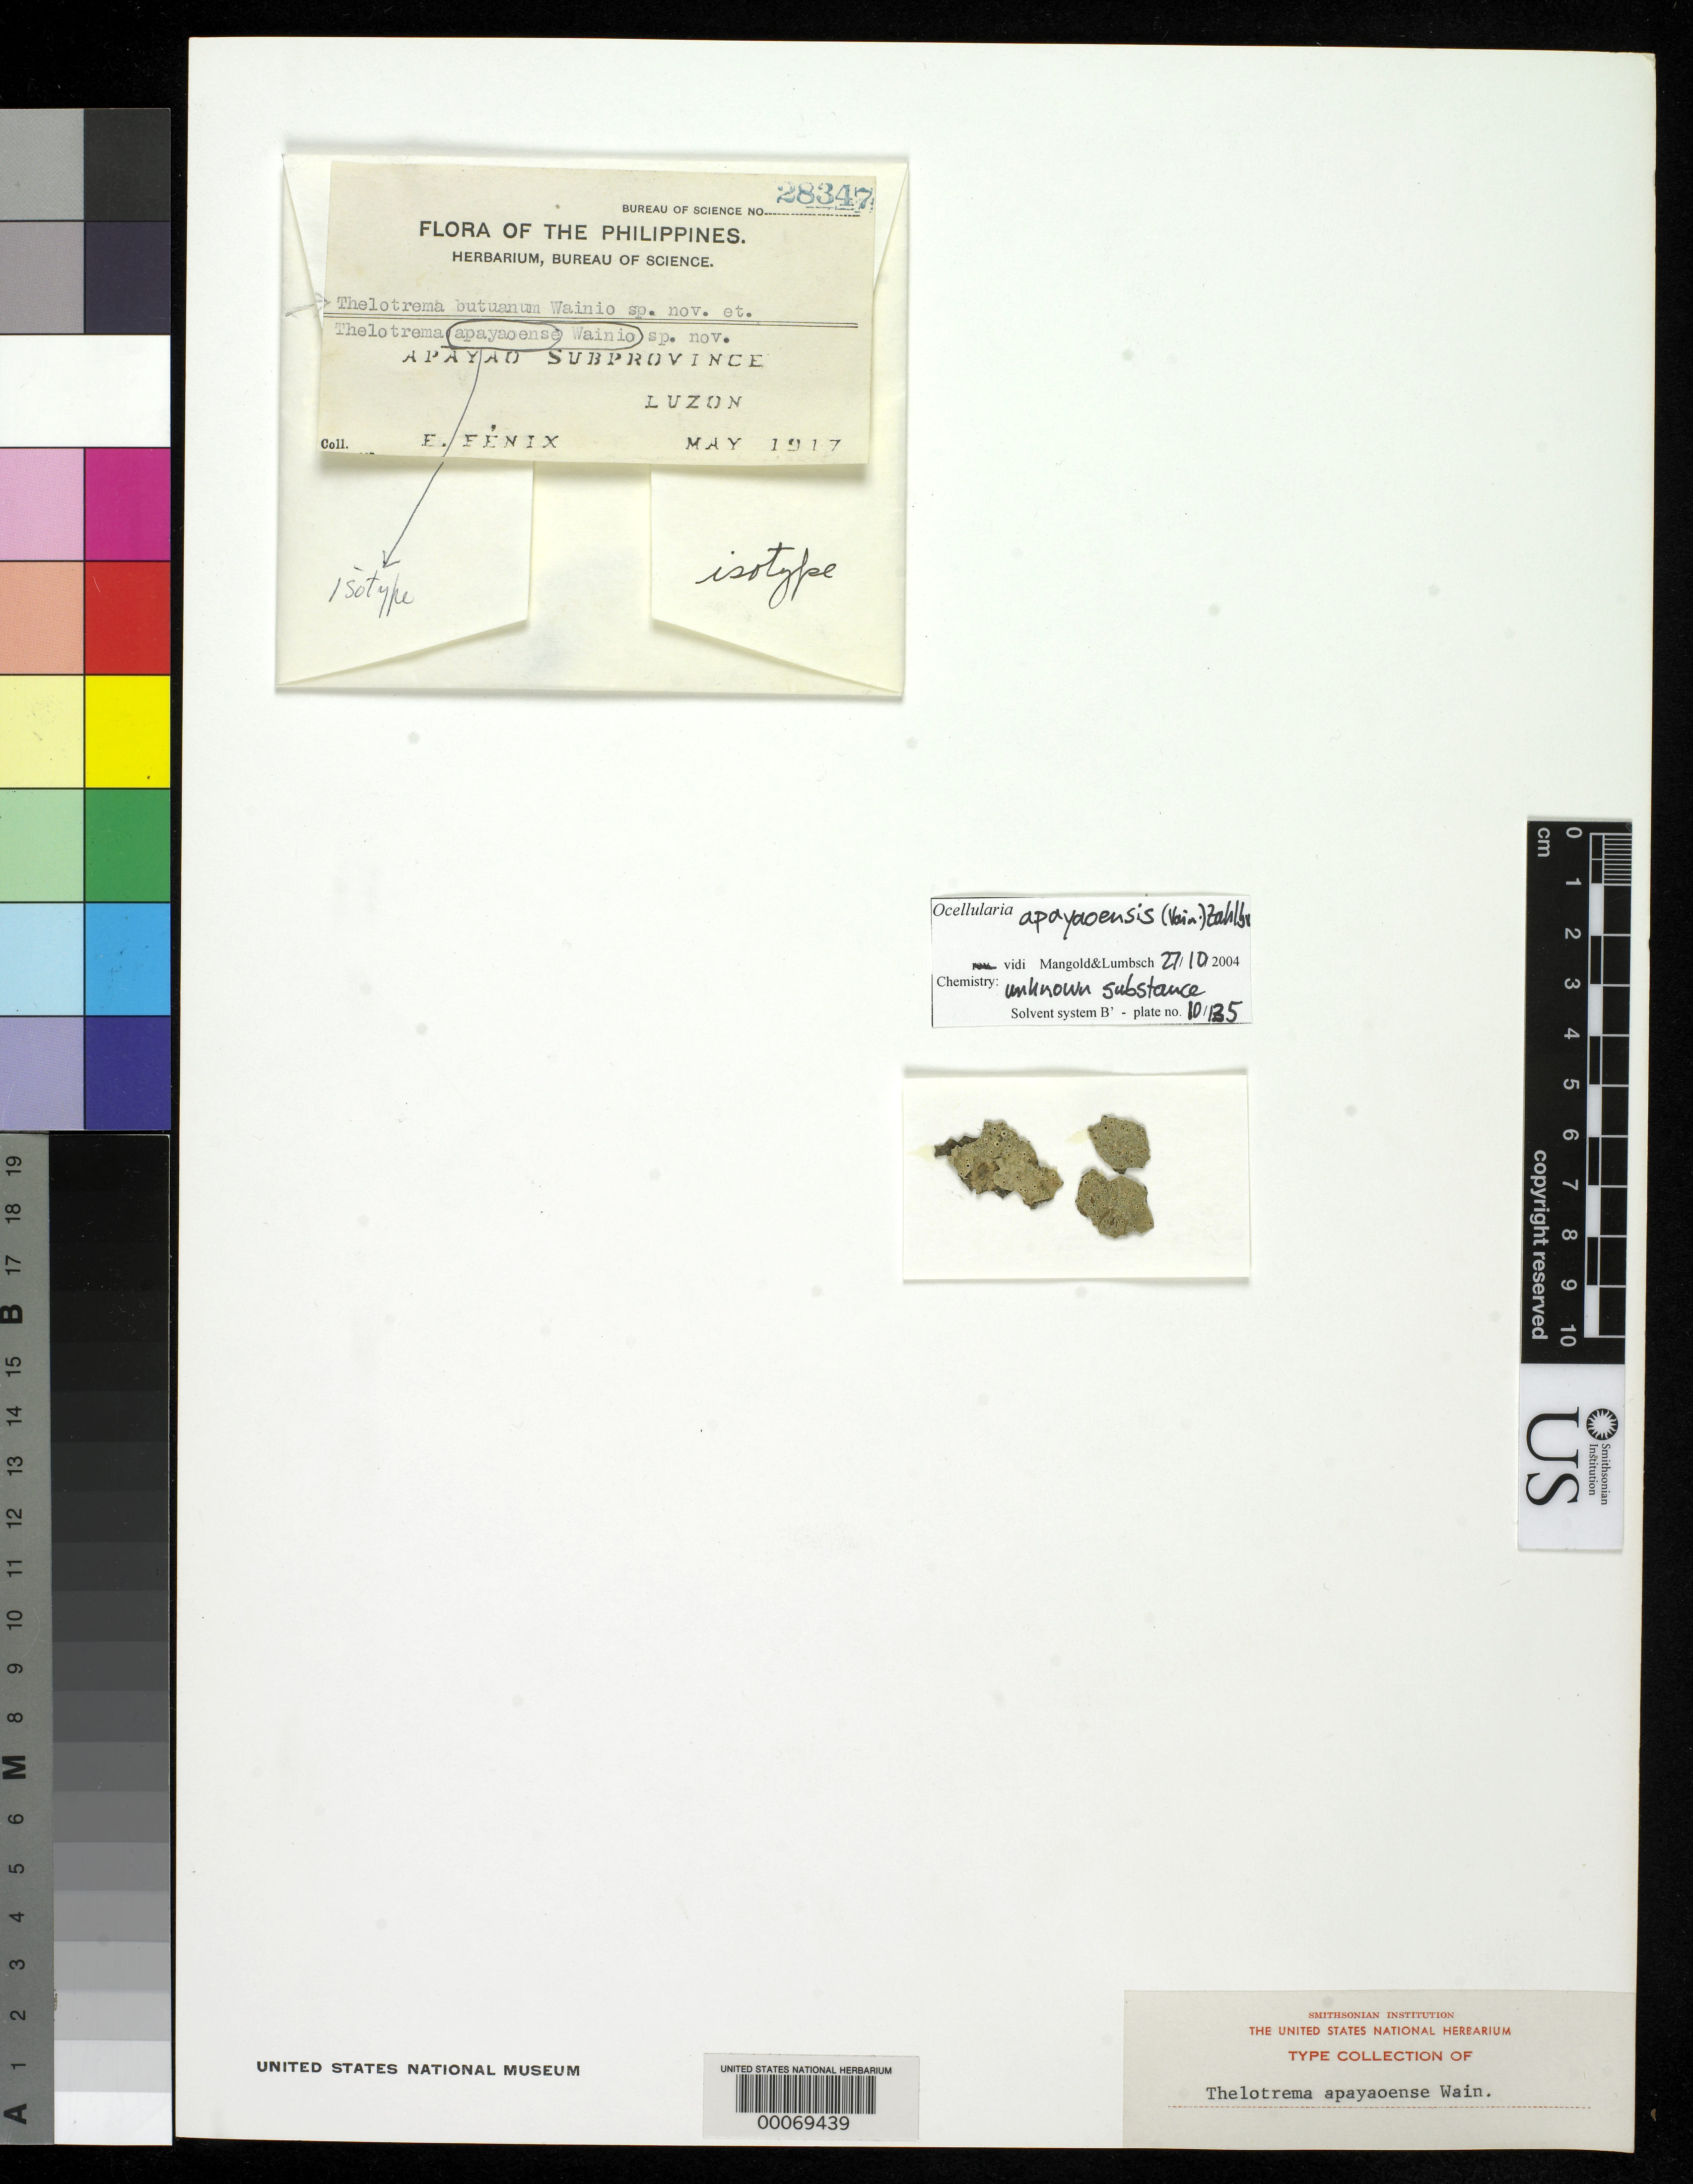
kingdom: Fungi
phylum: Ascomycota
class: Lecanoromycetes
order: Ostropales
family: Graphidaceae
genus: Thelotrema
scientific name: Thelotrema apayaoense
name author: Vain.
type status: Isotype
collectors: E. Fenix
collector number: Bur. Sci. 28347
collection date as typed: May 1917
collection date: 1917-05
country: Philippines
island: Luzon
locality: Kalinga-Apayao.